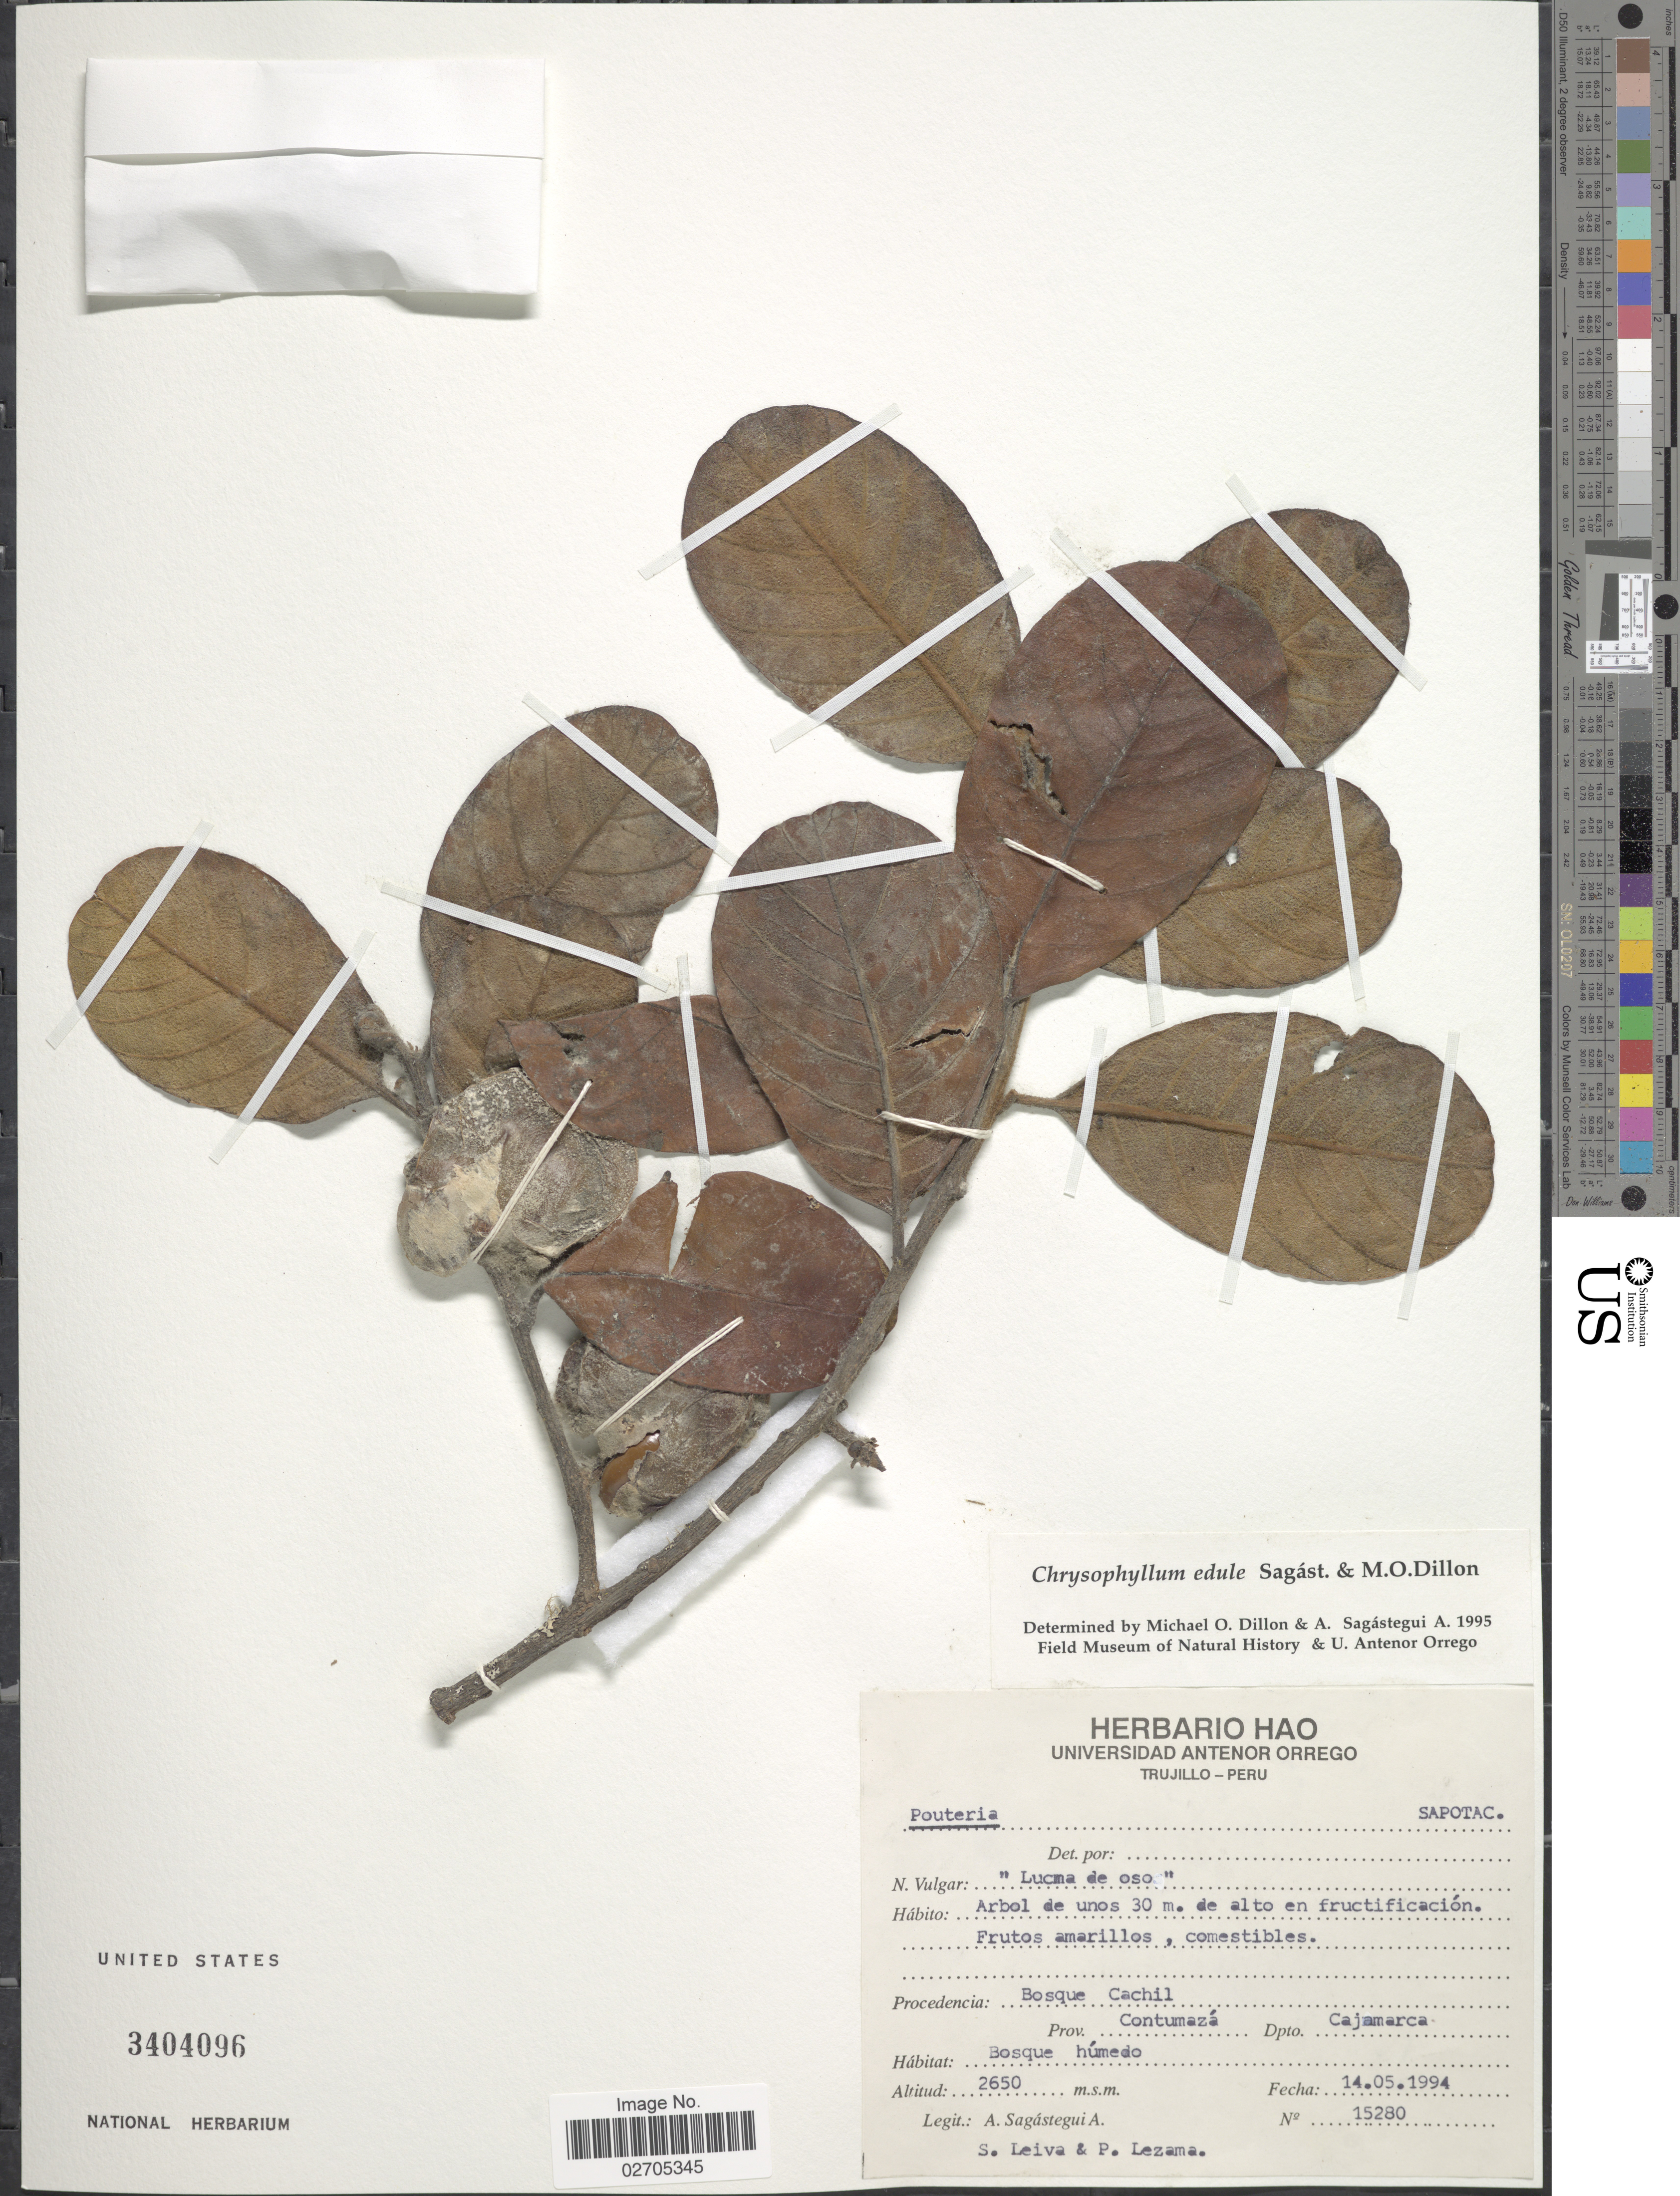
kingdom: Plantae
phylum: Tracheophyta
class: Magnoliopsida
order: Ericales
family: Sapotaceae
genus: Chrysophyllum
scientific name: Chrysophyllum edule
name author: Hoyle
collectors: A. Sagástegui A., S. Leiva & P. Lezama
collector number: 15280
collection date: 1994-05-14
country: Peru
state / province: Cajamarca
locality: Bosque Cachil, Prov. Contumaza.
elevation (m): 2650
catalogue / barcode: US 3404096